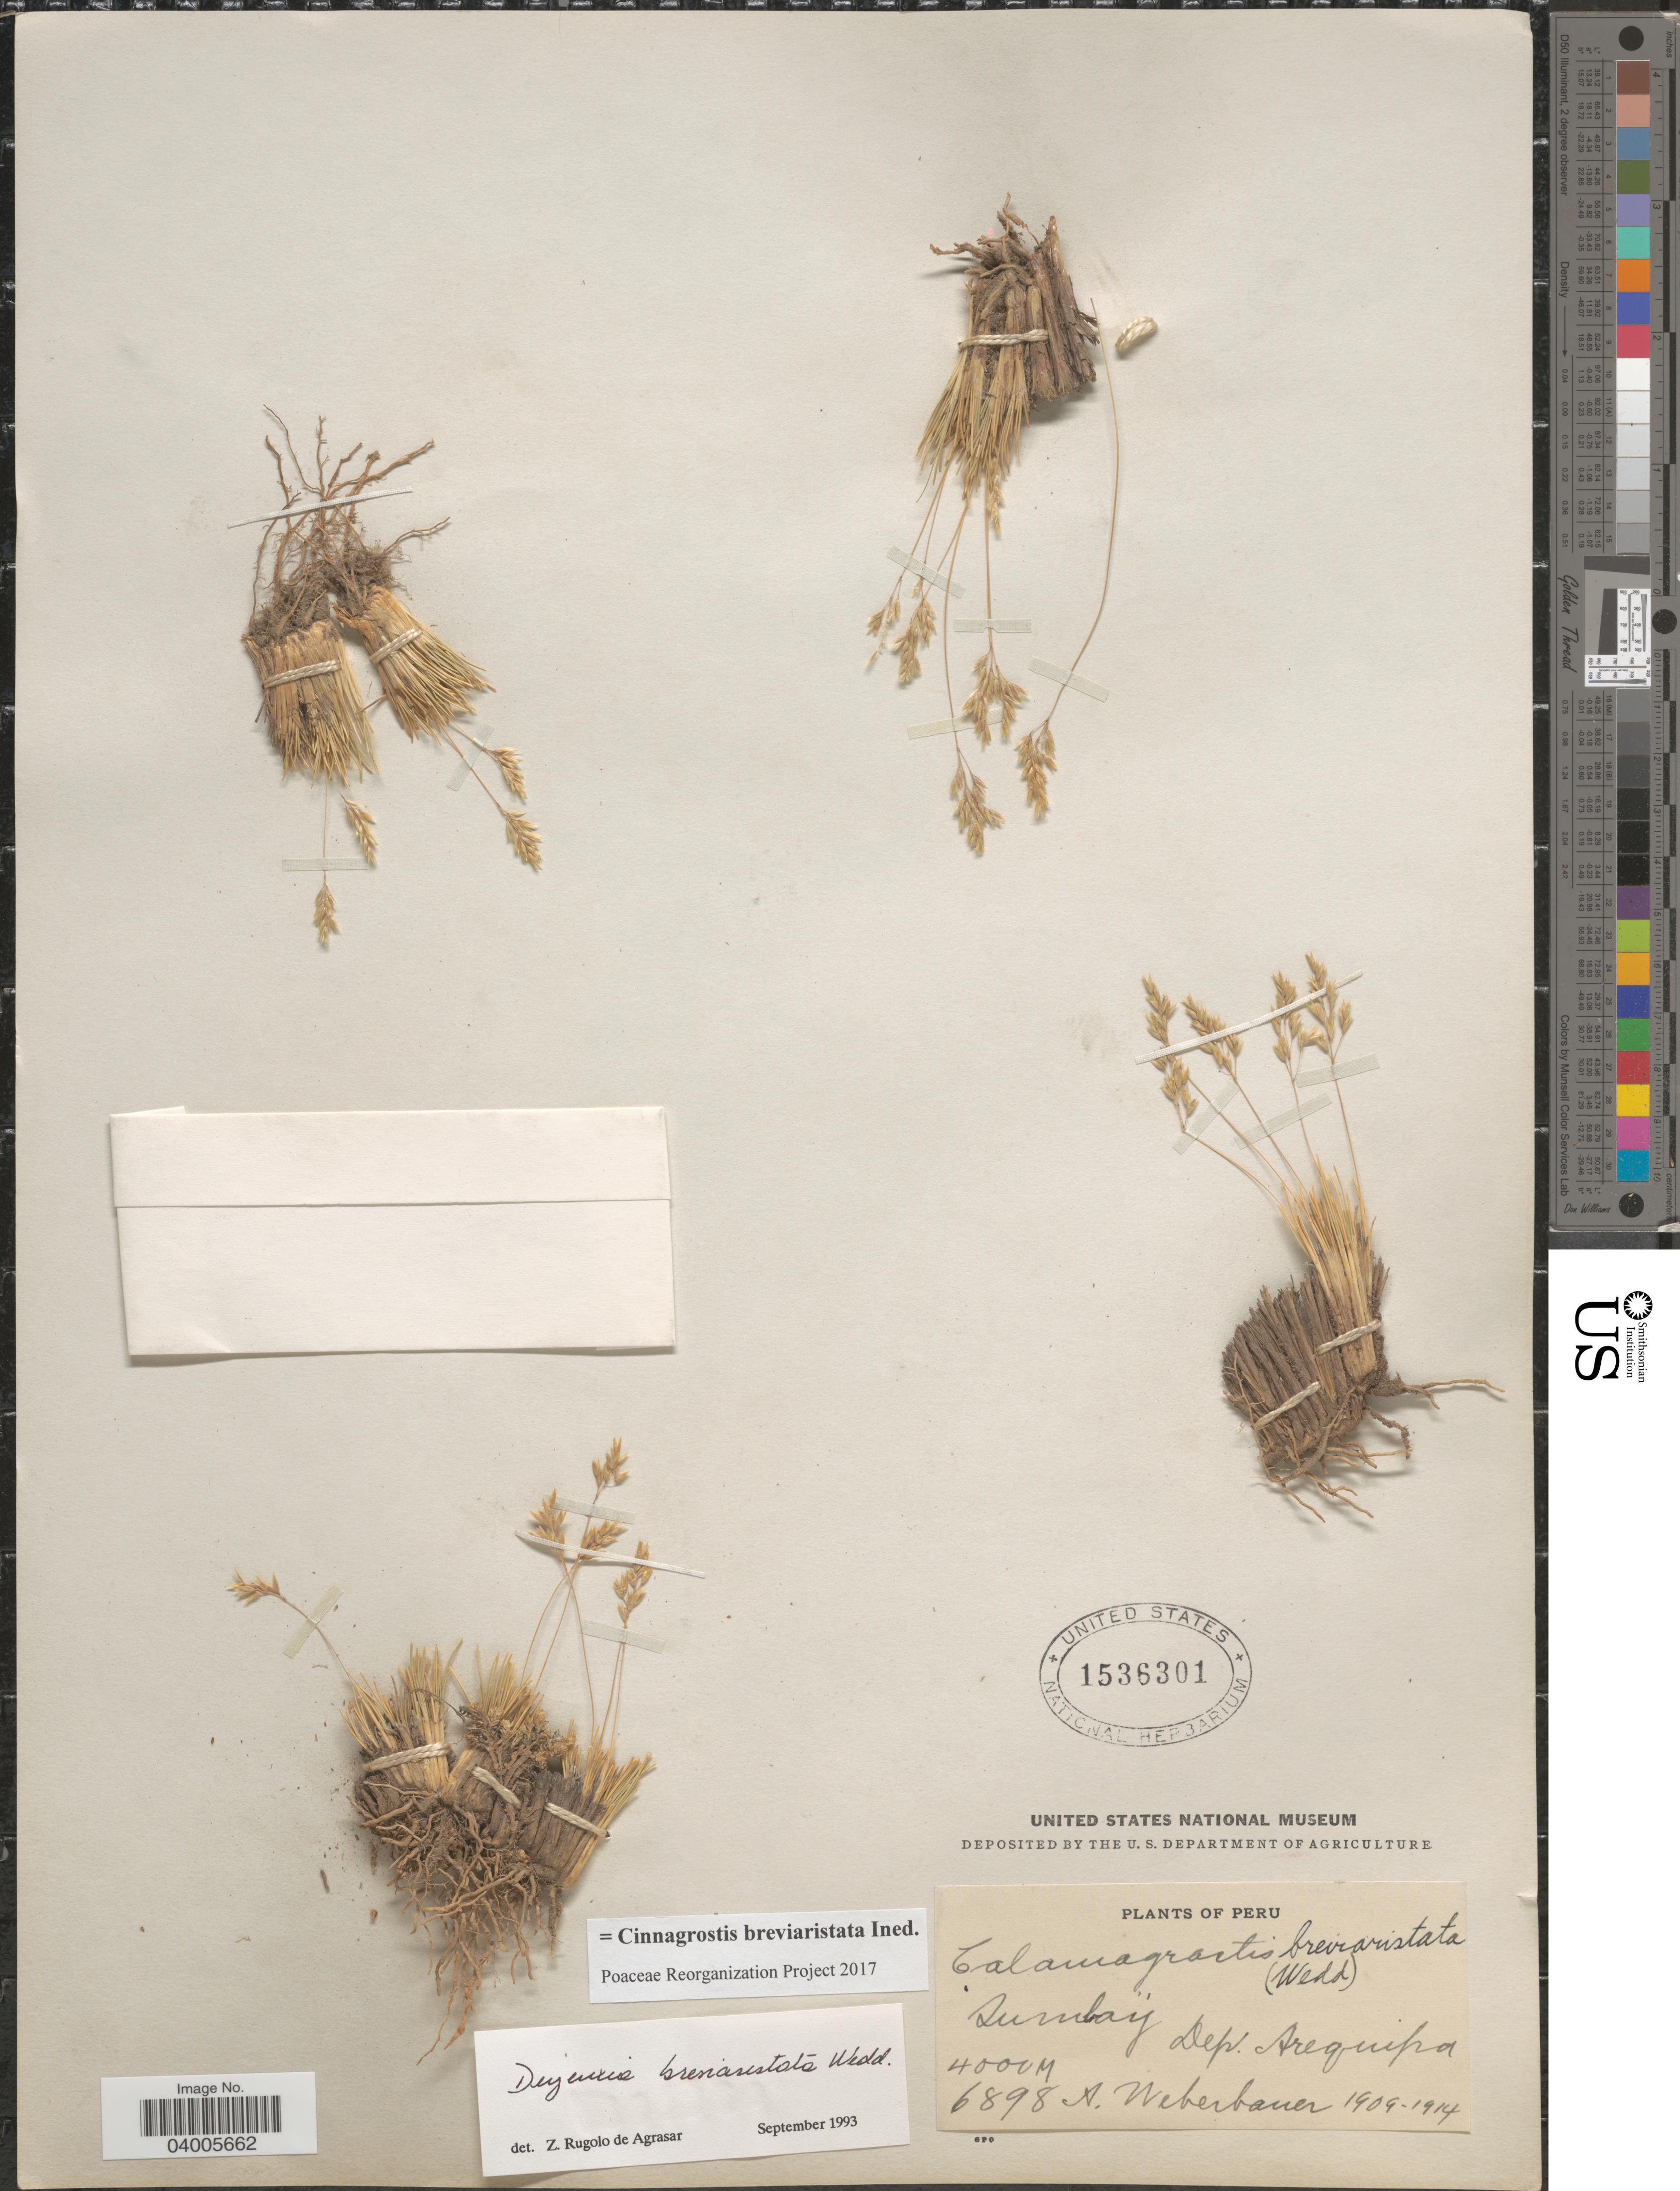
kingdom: Plantae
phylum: Tracheophyta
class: Liliopsida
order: Poales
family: Poaceae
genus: Cinnagrostis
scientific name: Cinnagrostis breviaristata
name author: (Wedd.) P.M. Peterson et al.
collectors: A. Weberbauer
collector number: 6898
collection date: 1909/1914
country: Peru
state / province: Arequipa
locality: Sumbaÿ, Dep. Arequipa.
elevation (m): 4000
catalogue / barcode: US 1536301